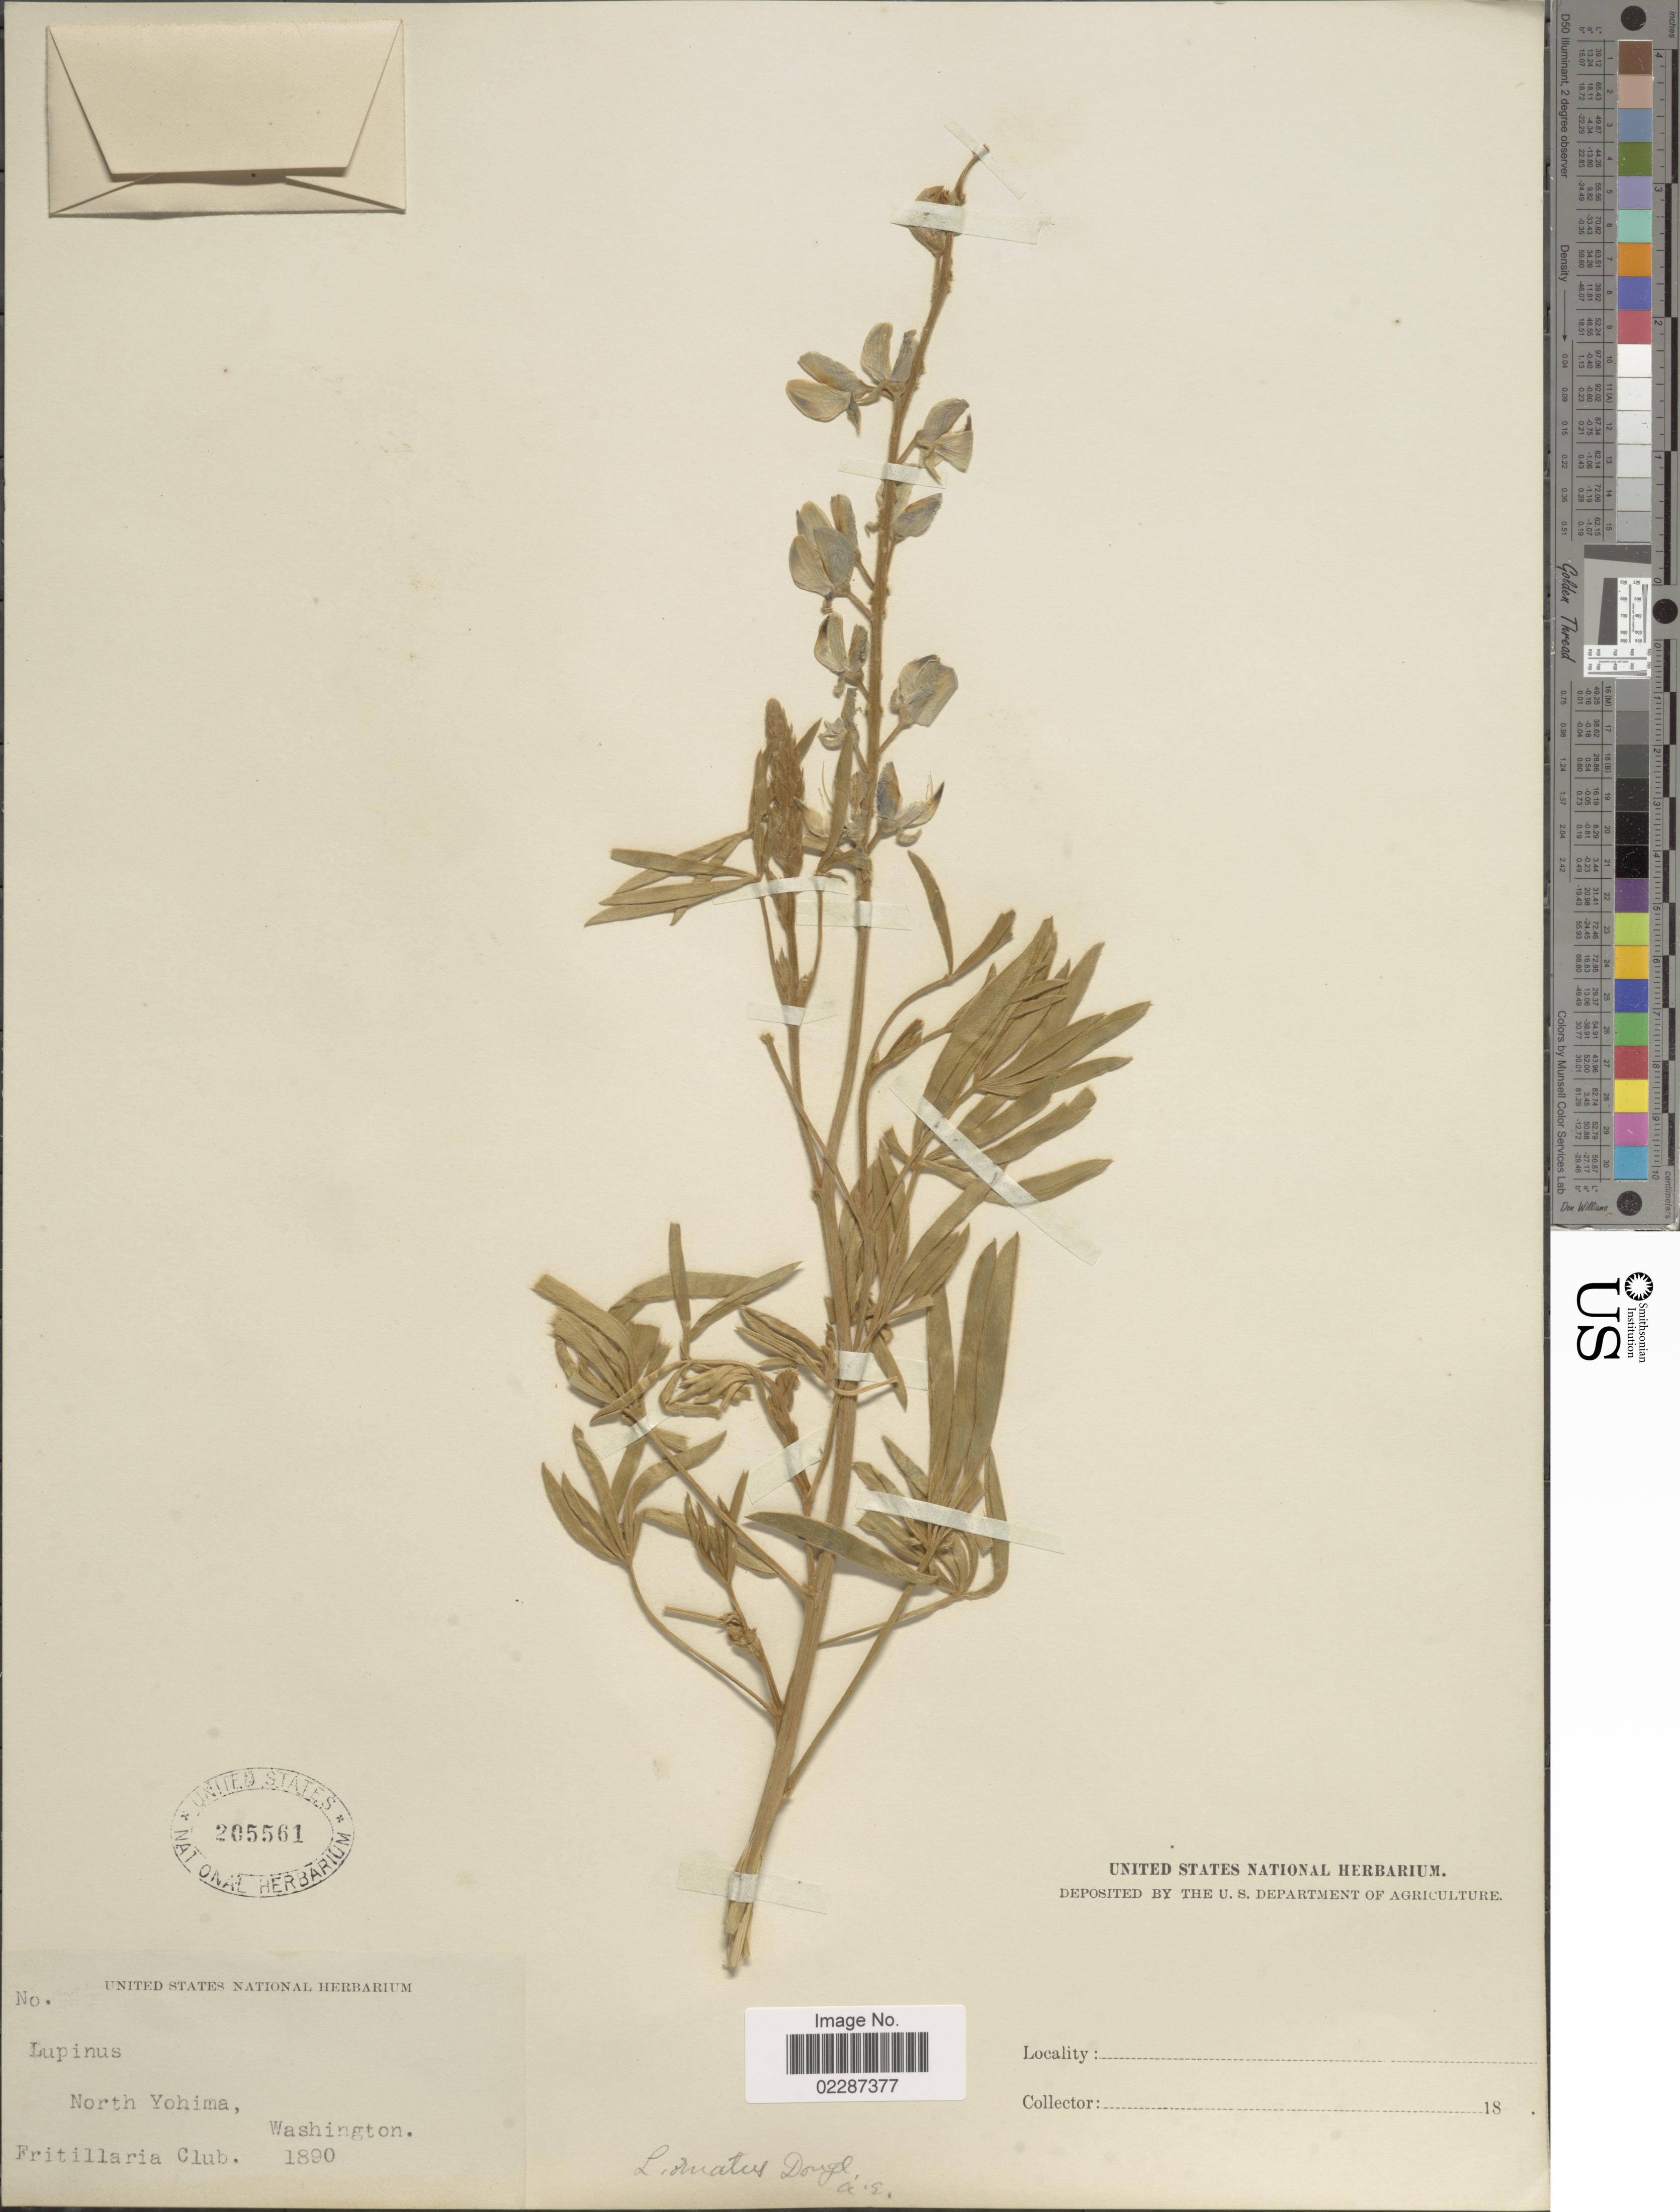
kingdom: Plantae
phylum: Tracheophyta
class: Magnoliopsida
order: Fabales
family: Fabaceae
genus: Lupinus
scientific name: Lupinus sericeus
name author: Pursh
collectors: Fritillaria Club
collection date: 1890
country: United States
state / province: Washington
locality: North Yohima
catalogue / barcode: US 205561